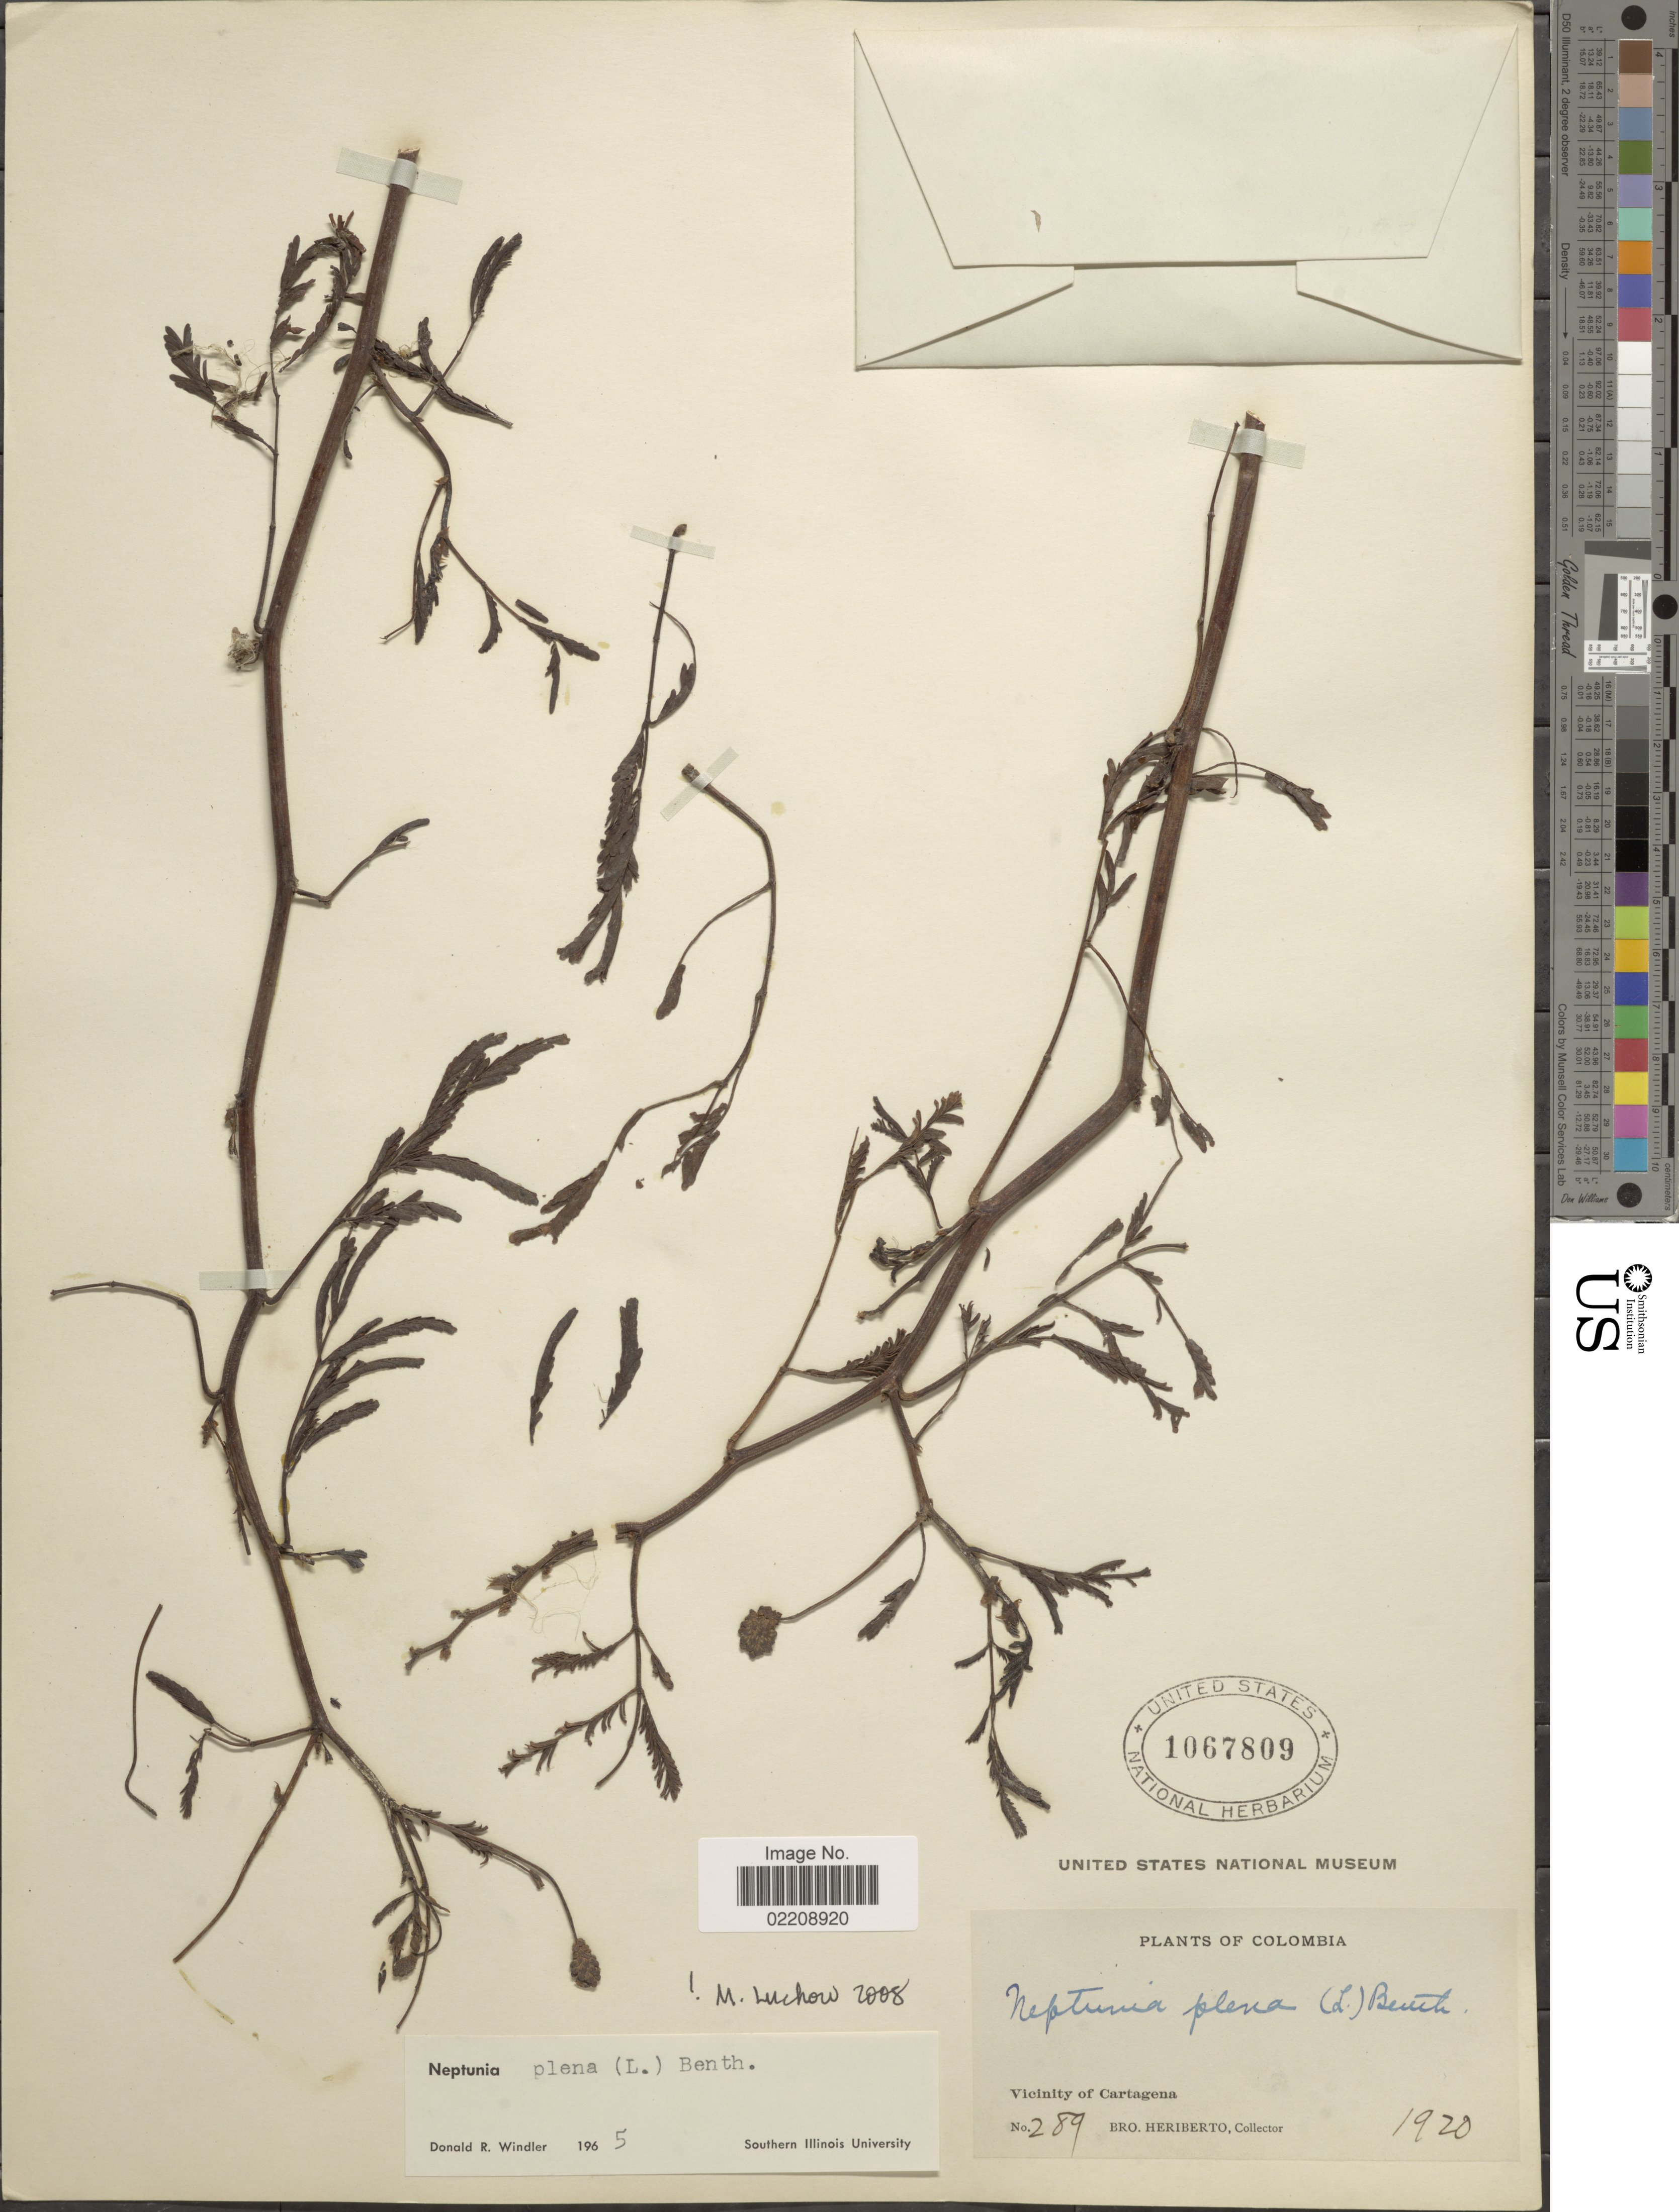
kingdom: Plantae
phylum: Tracheophyta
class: Magnoliopsida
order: Fabales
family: Fabaceae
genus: Neptunia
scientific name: Neptunia plena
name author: (L.) Benth.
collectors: B. Heriberto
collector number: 289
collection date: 1920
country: Colombia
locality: Vicinity of Cartagena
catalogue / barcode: US 1067809